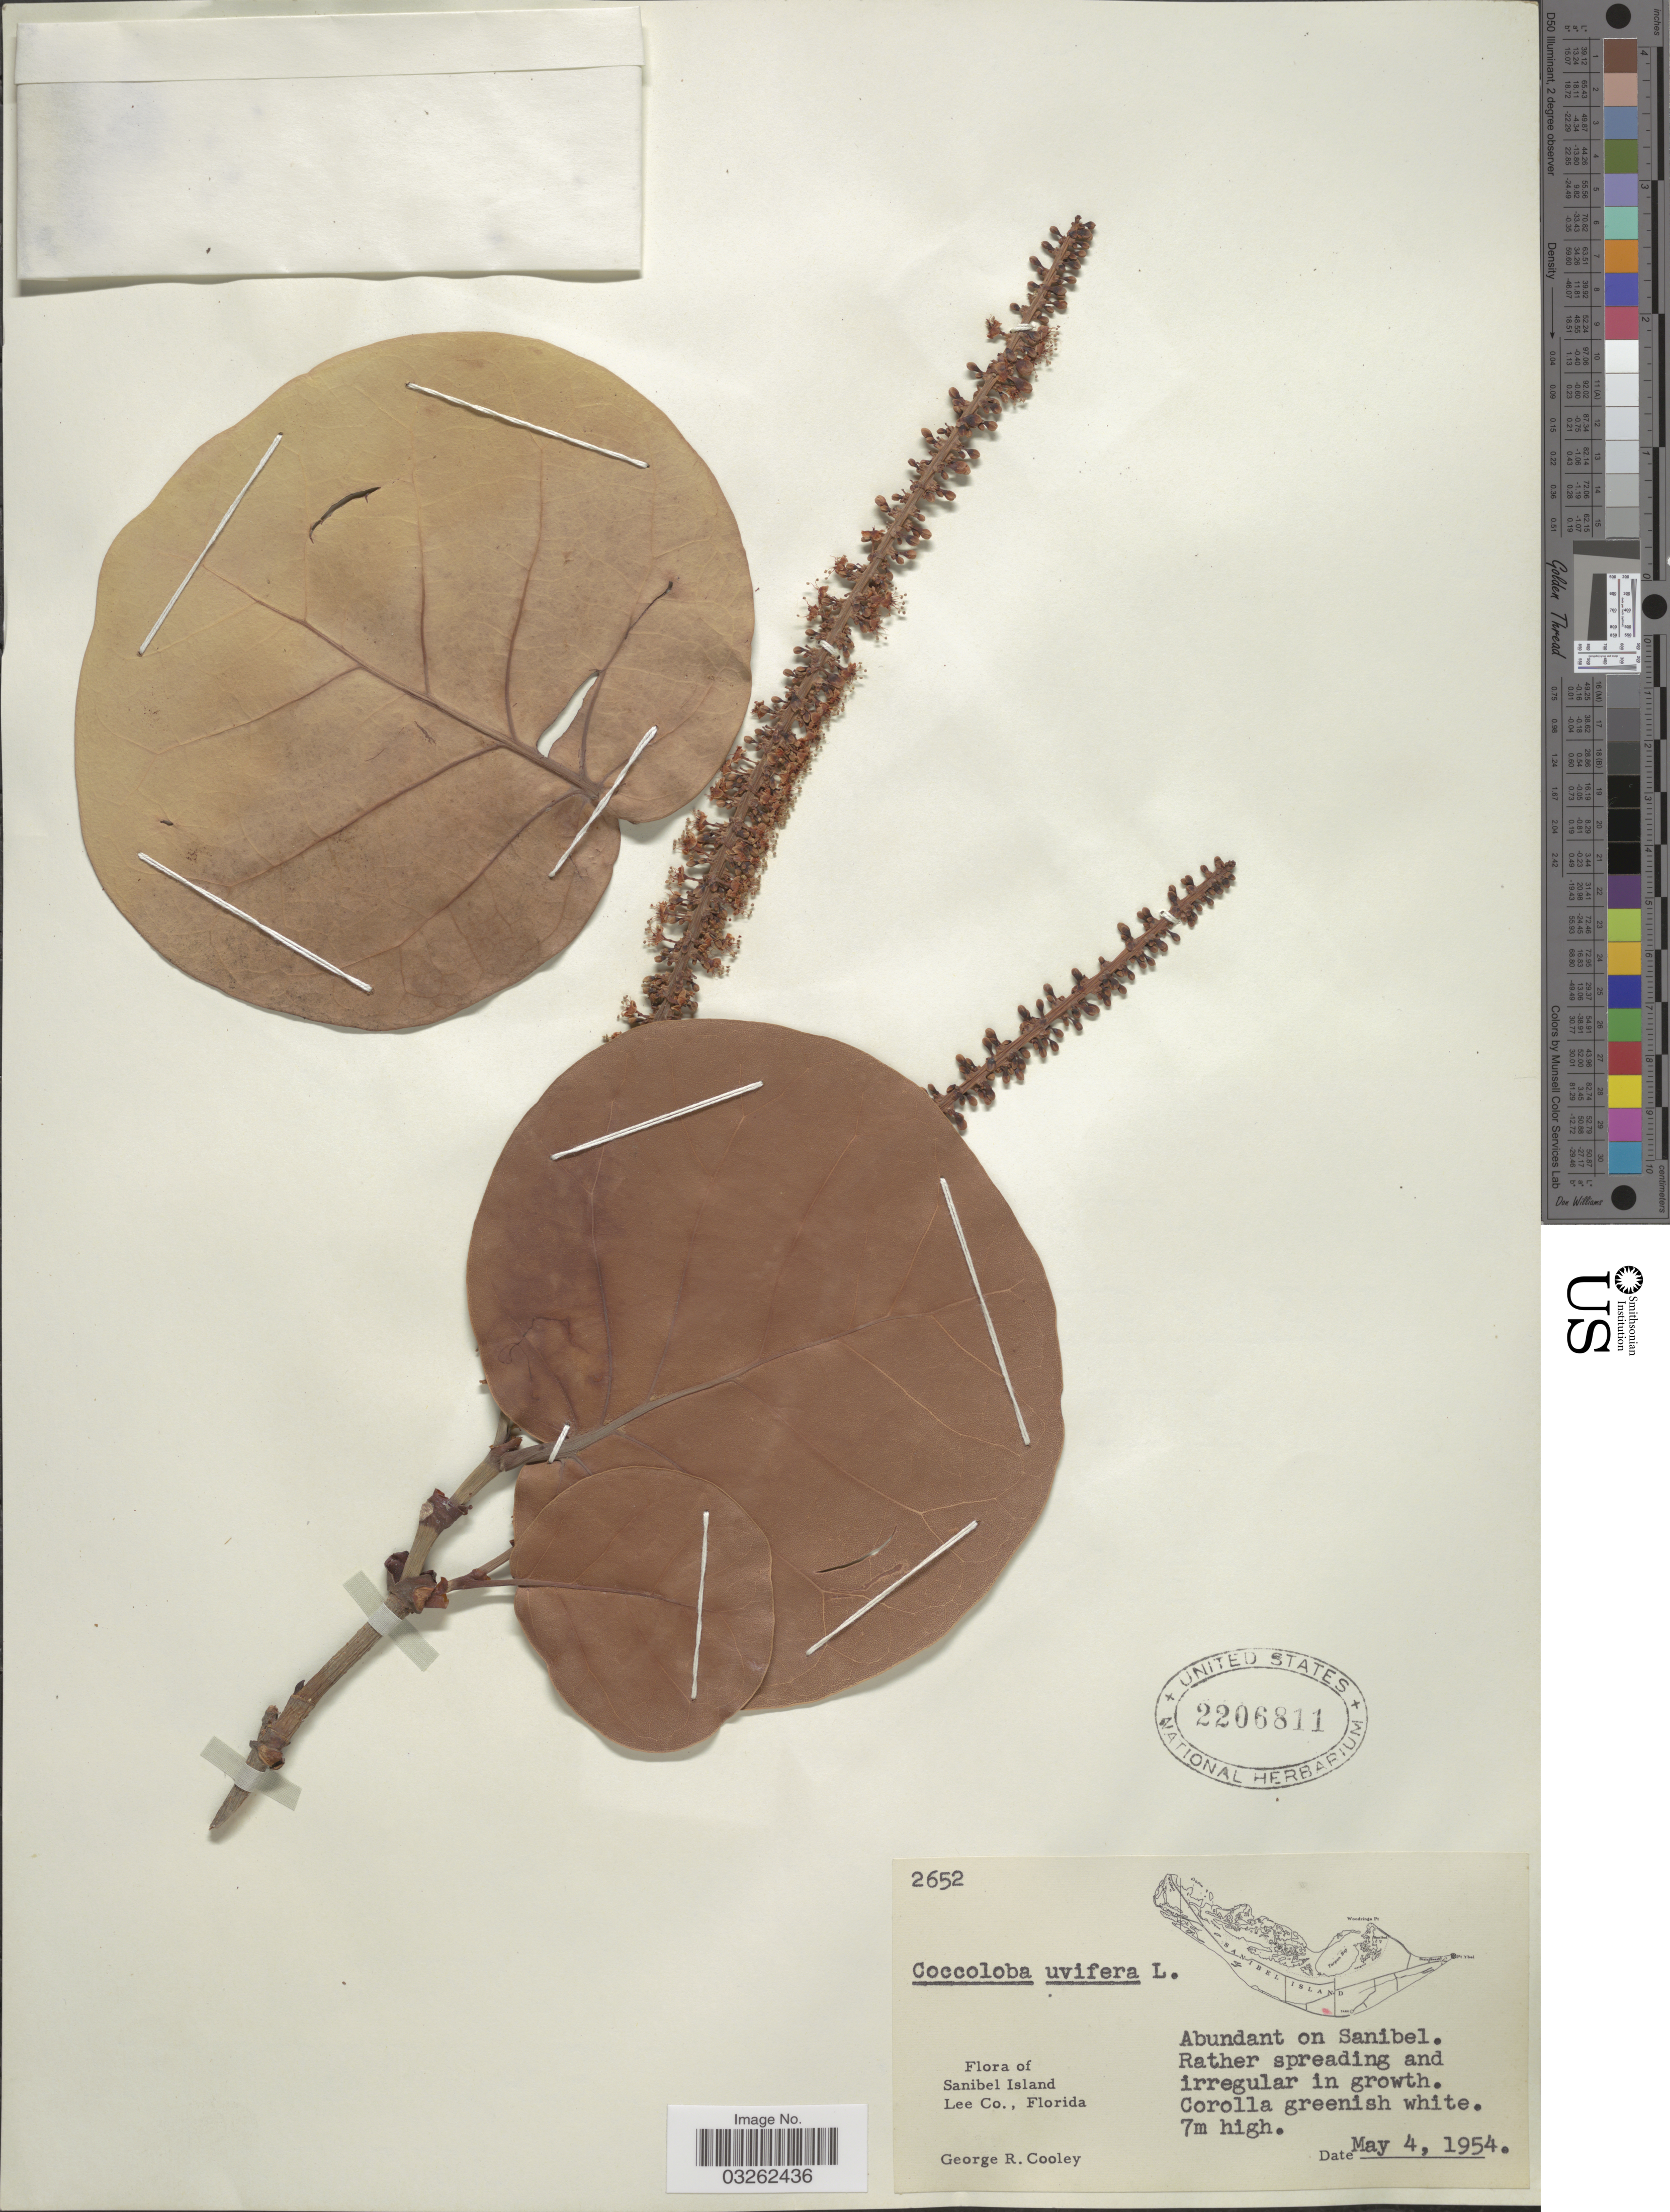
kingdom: Plantae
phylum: Tracheophyta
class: Magnoliopsida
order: Caryophyllales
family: Polygonaceae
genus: Coccoloba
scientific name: Coccoloba uvifera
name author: L.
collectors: G. R. Cooley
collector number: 2652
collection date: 1954-05-04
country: United States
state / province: Florida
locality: Sanibel Island, Lee Co. Abundant on Sanibel.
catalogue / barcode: US 2206811